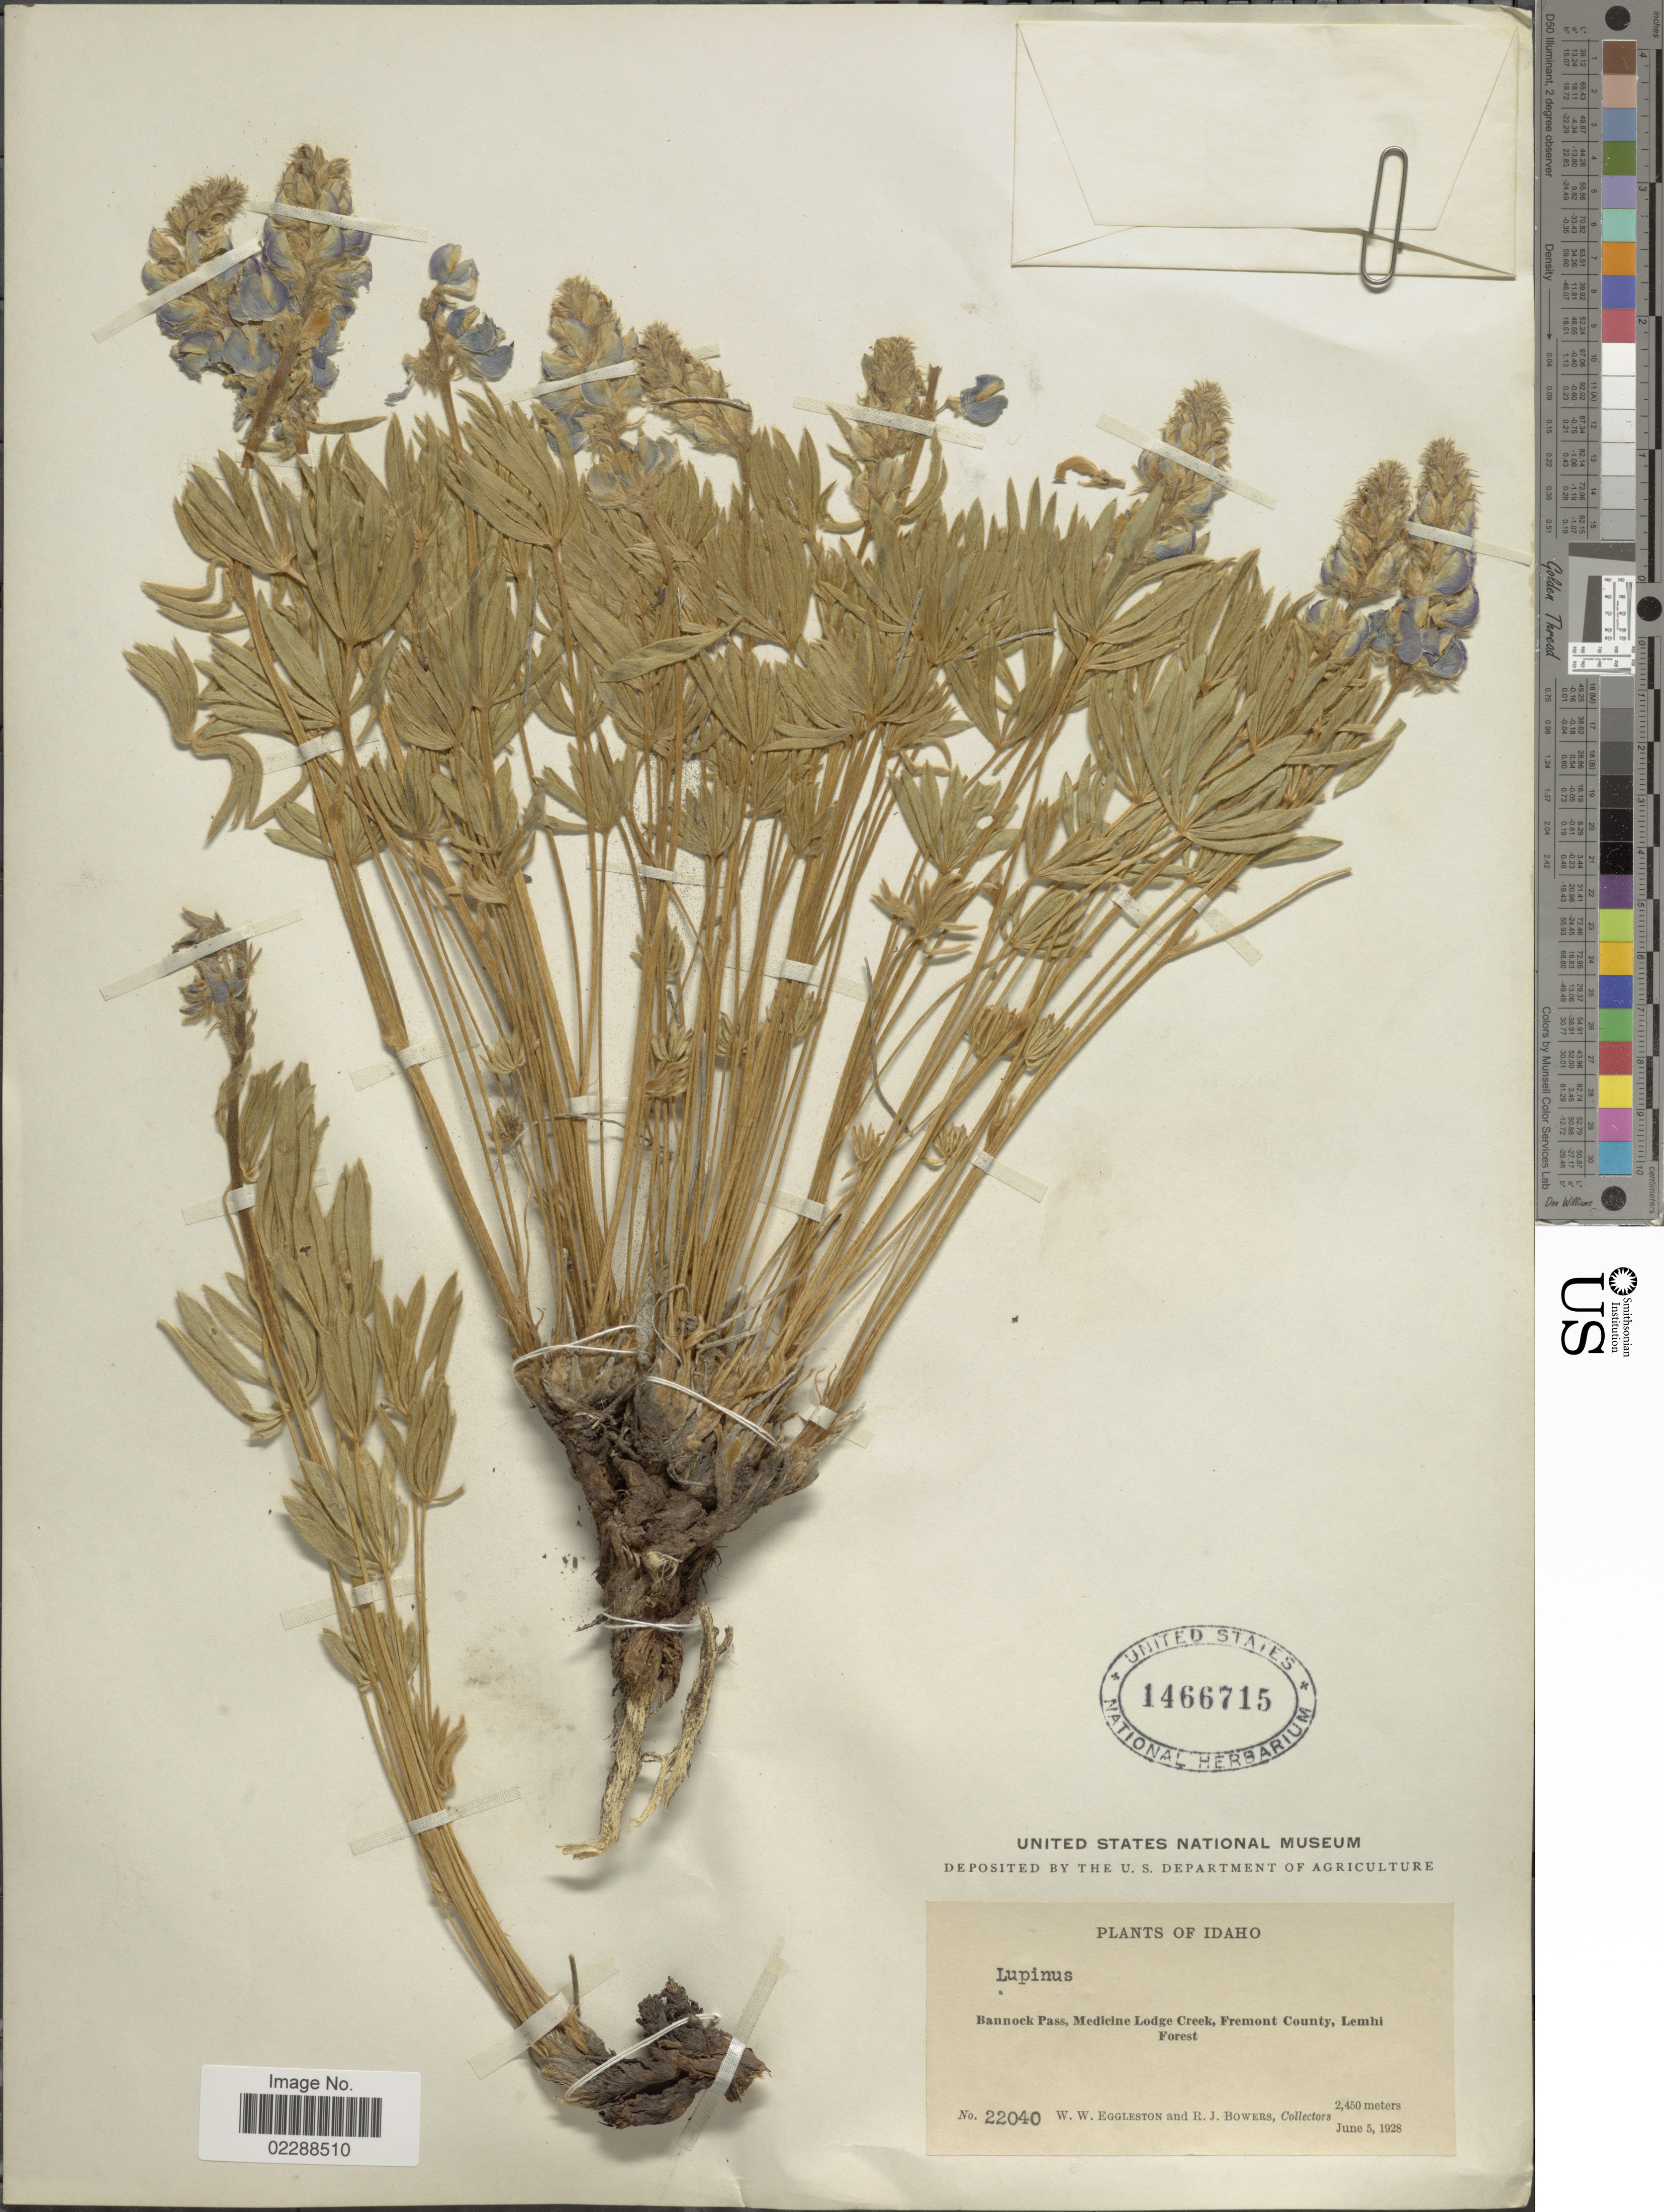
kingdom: Plantae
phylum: Tracheophyta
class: Magnoliopsida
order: Fabales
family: Fabaceae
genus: Lupinus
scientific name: Lupinus sp.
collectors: W. W. Eggleston & R. Bowers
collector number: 22040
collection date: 1928-06-05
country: United States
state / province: Idaho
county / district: Fremont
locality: Bannock Pass, Medicine Lodge Creek, Fremont County, Lemhi Forest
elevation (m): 2450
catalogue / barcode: US 1466715